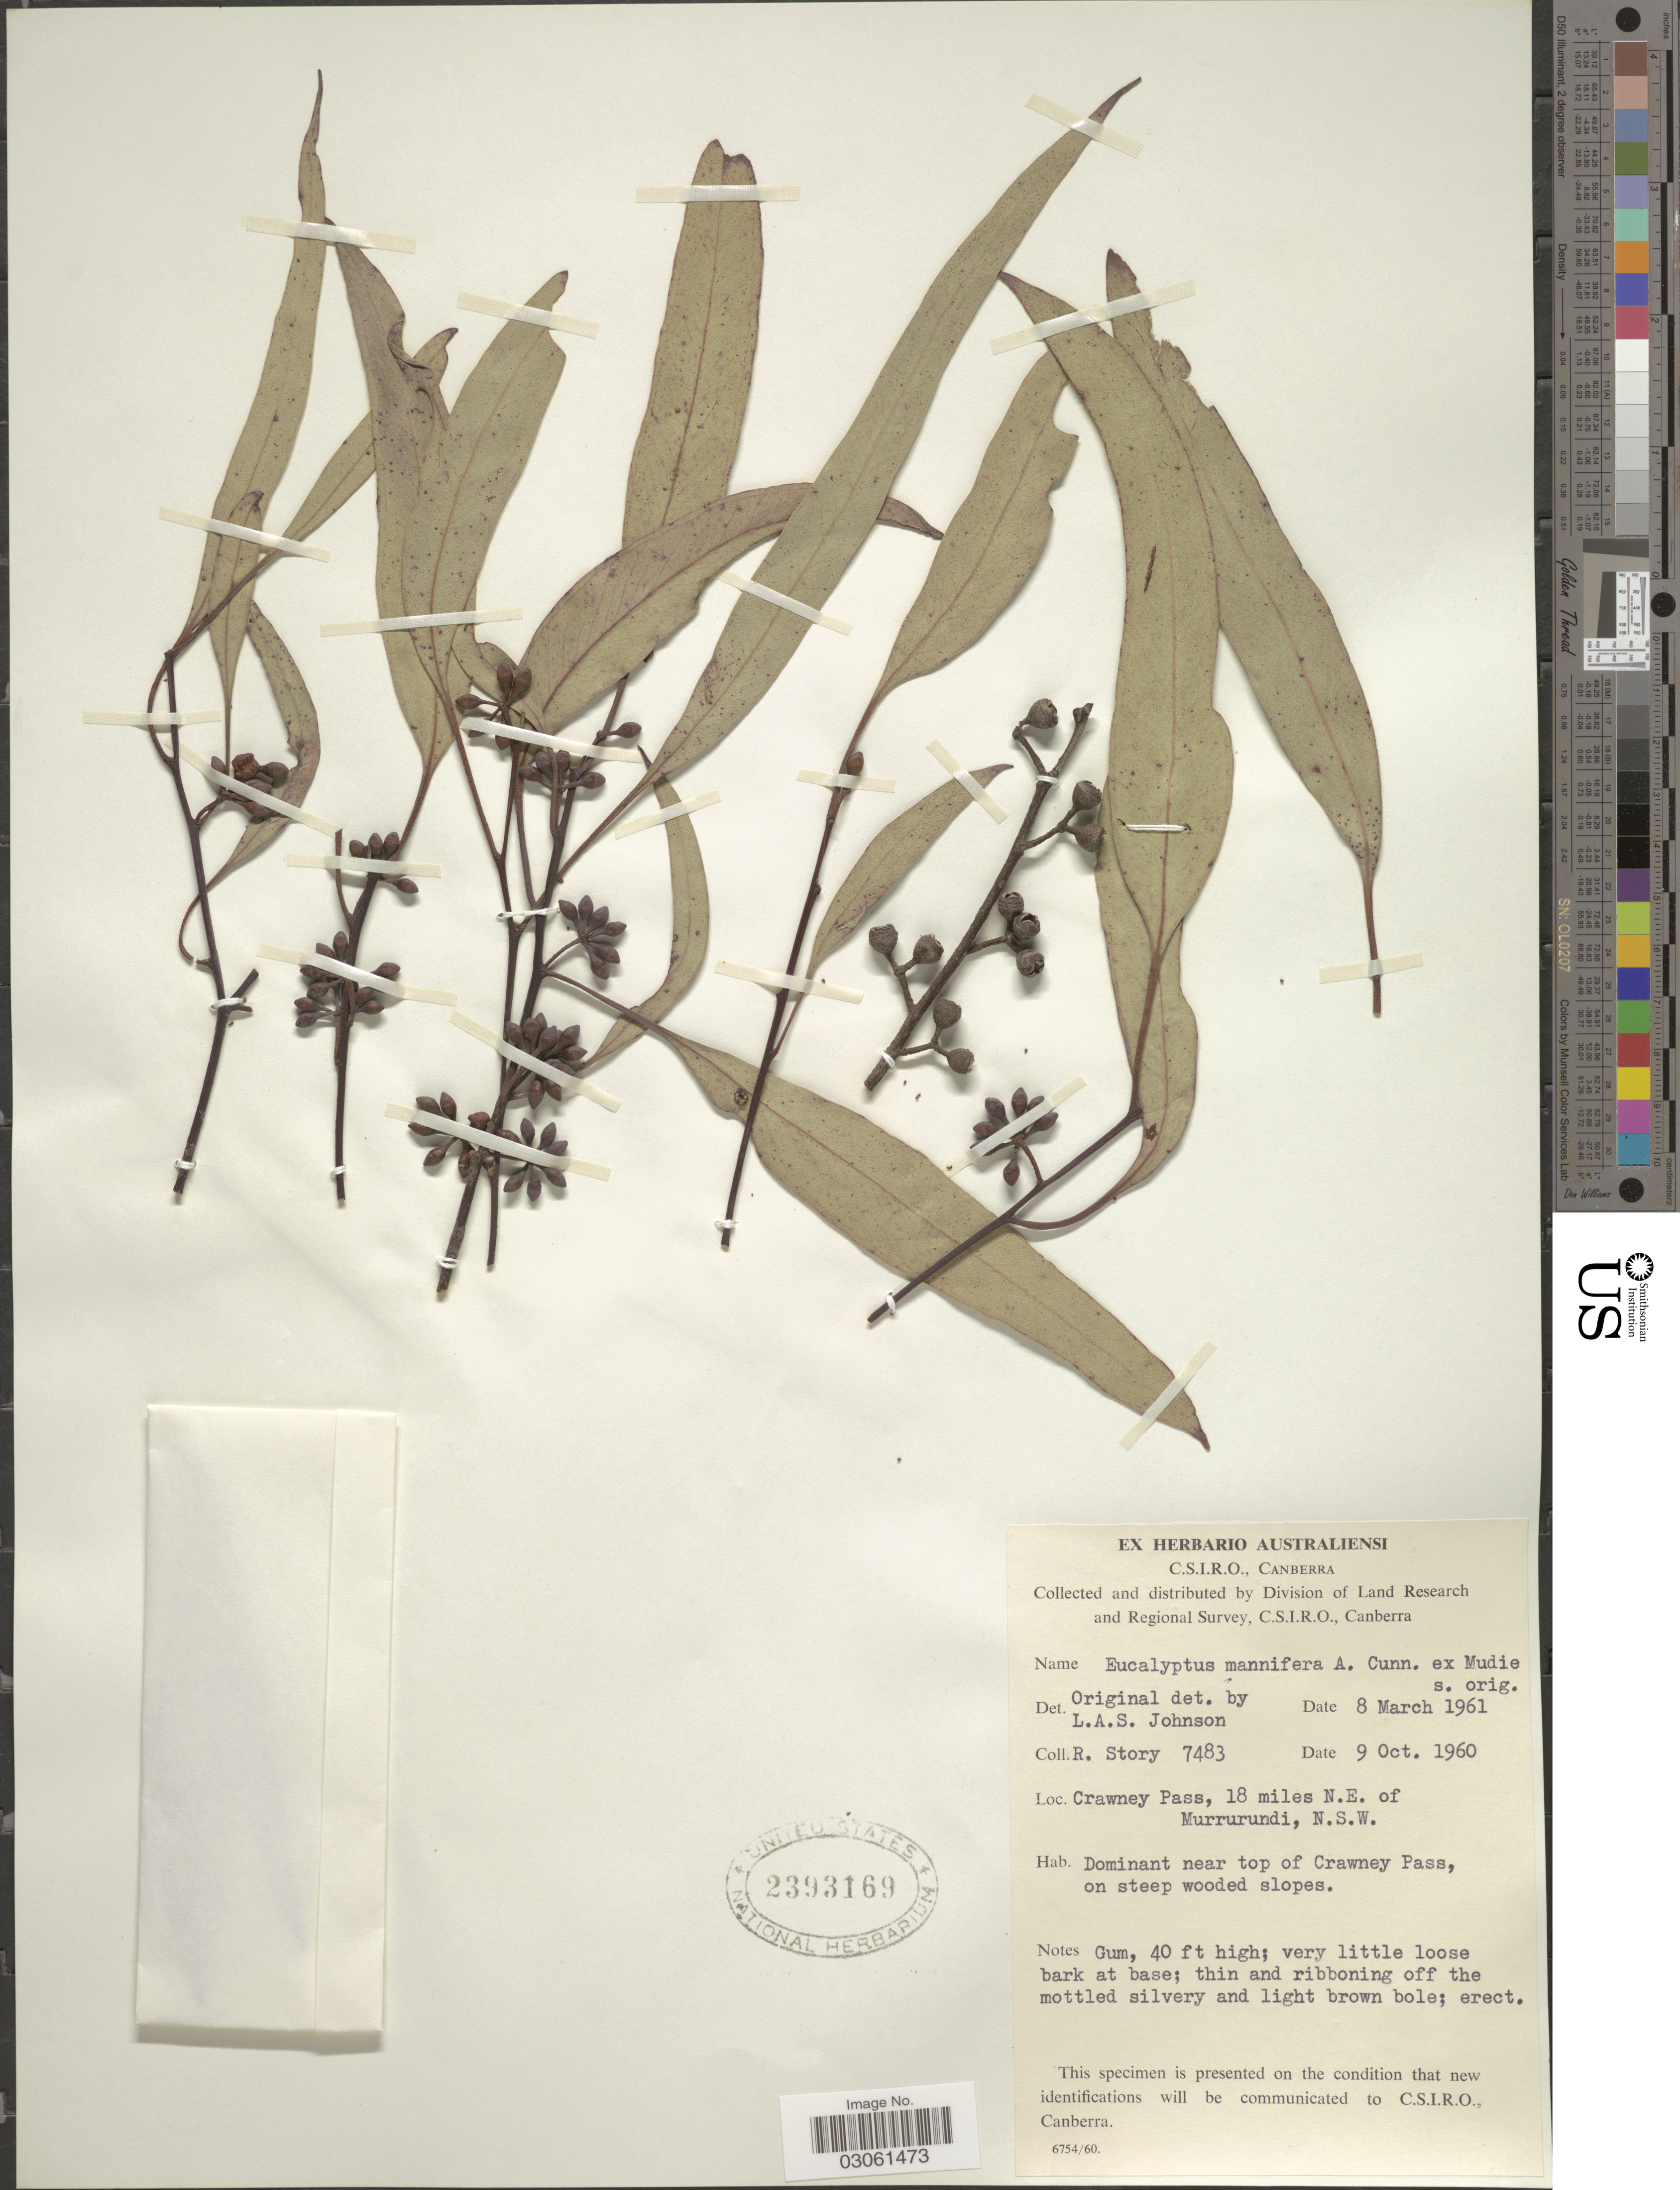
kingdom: Plantae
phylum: Tracheophyta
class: Magnoliopsida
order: Myrtales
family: Myrtaceae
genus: Eucalyptus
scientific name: Eucalyptus mannifera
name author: Mudie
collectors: R. Story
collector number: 7483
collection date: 1960-10-09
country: Australia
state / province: New South Wales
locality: Crawney Pass, 18 miles N. E. of Murrurundi, N. S. W.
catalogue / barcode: US 2393169